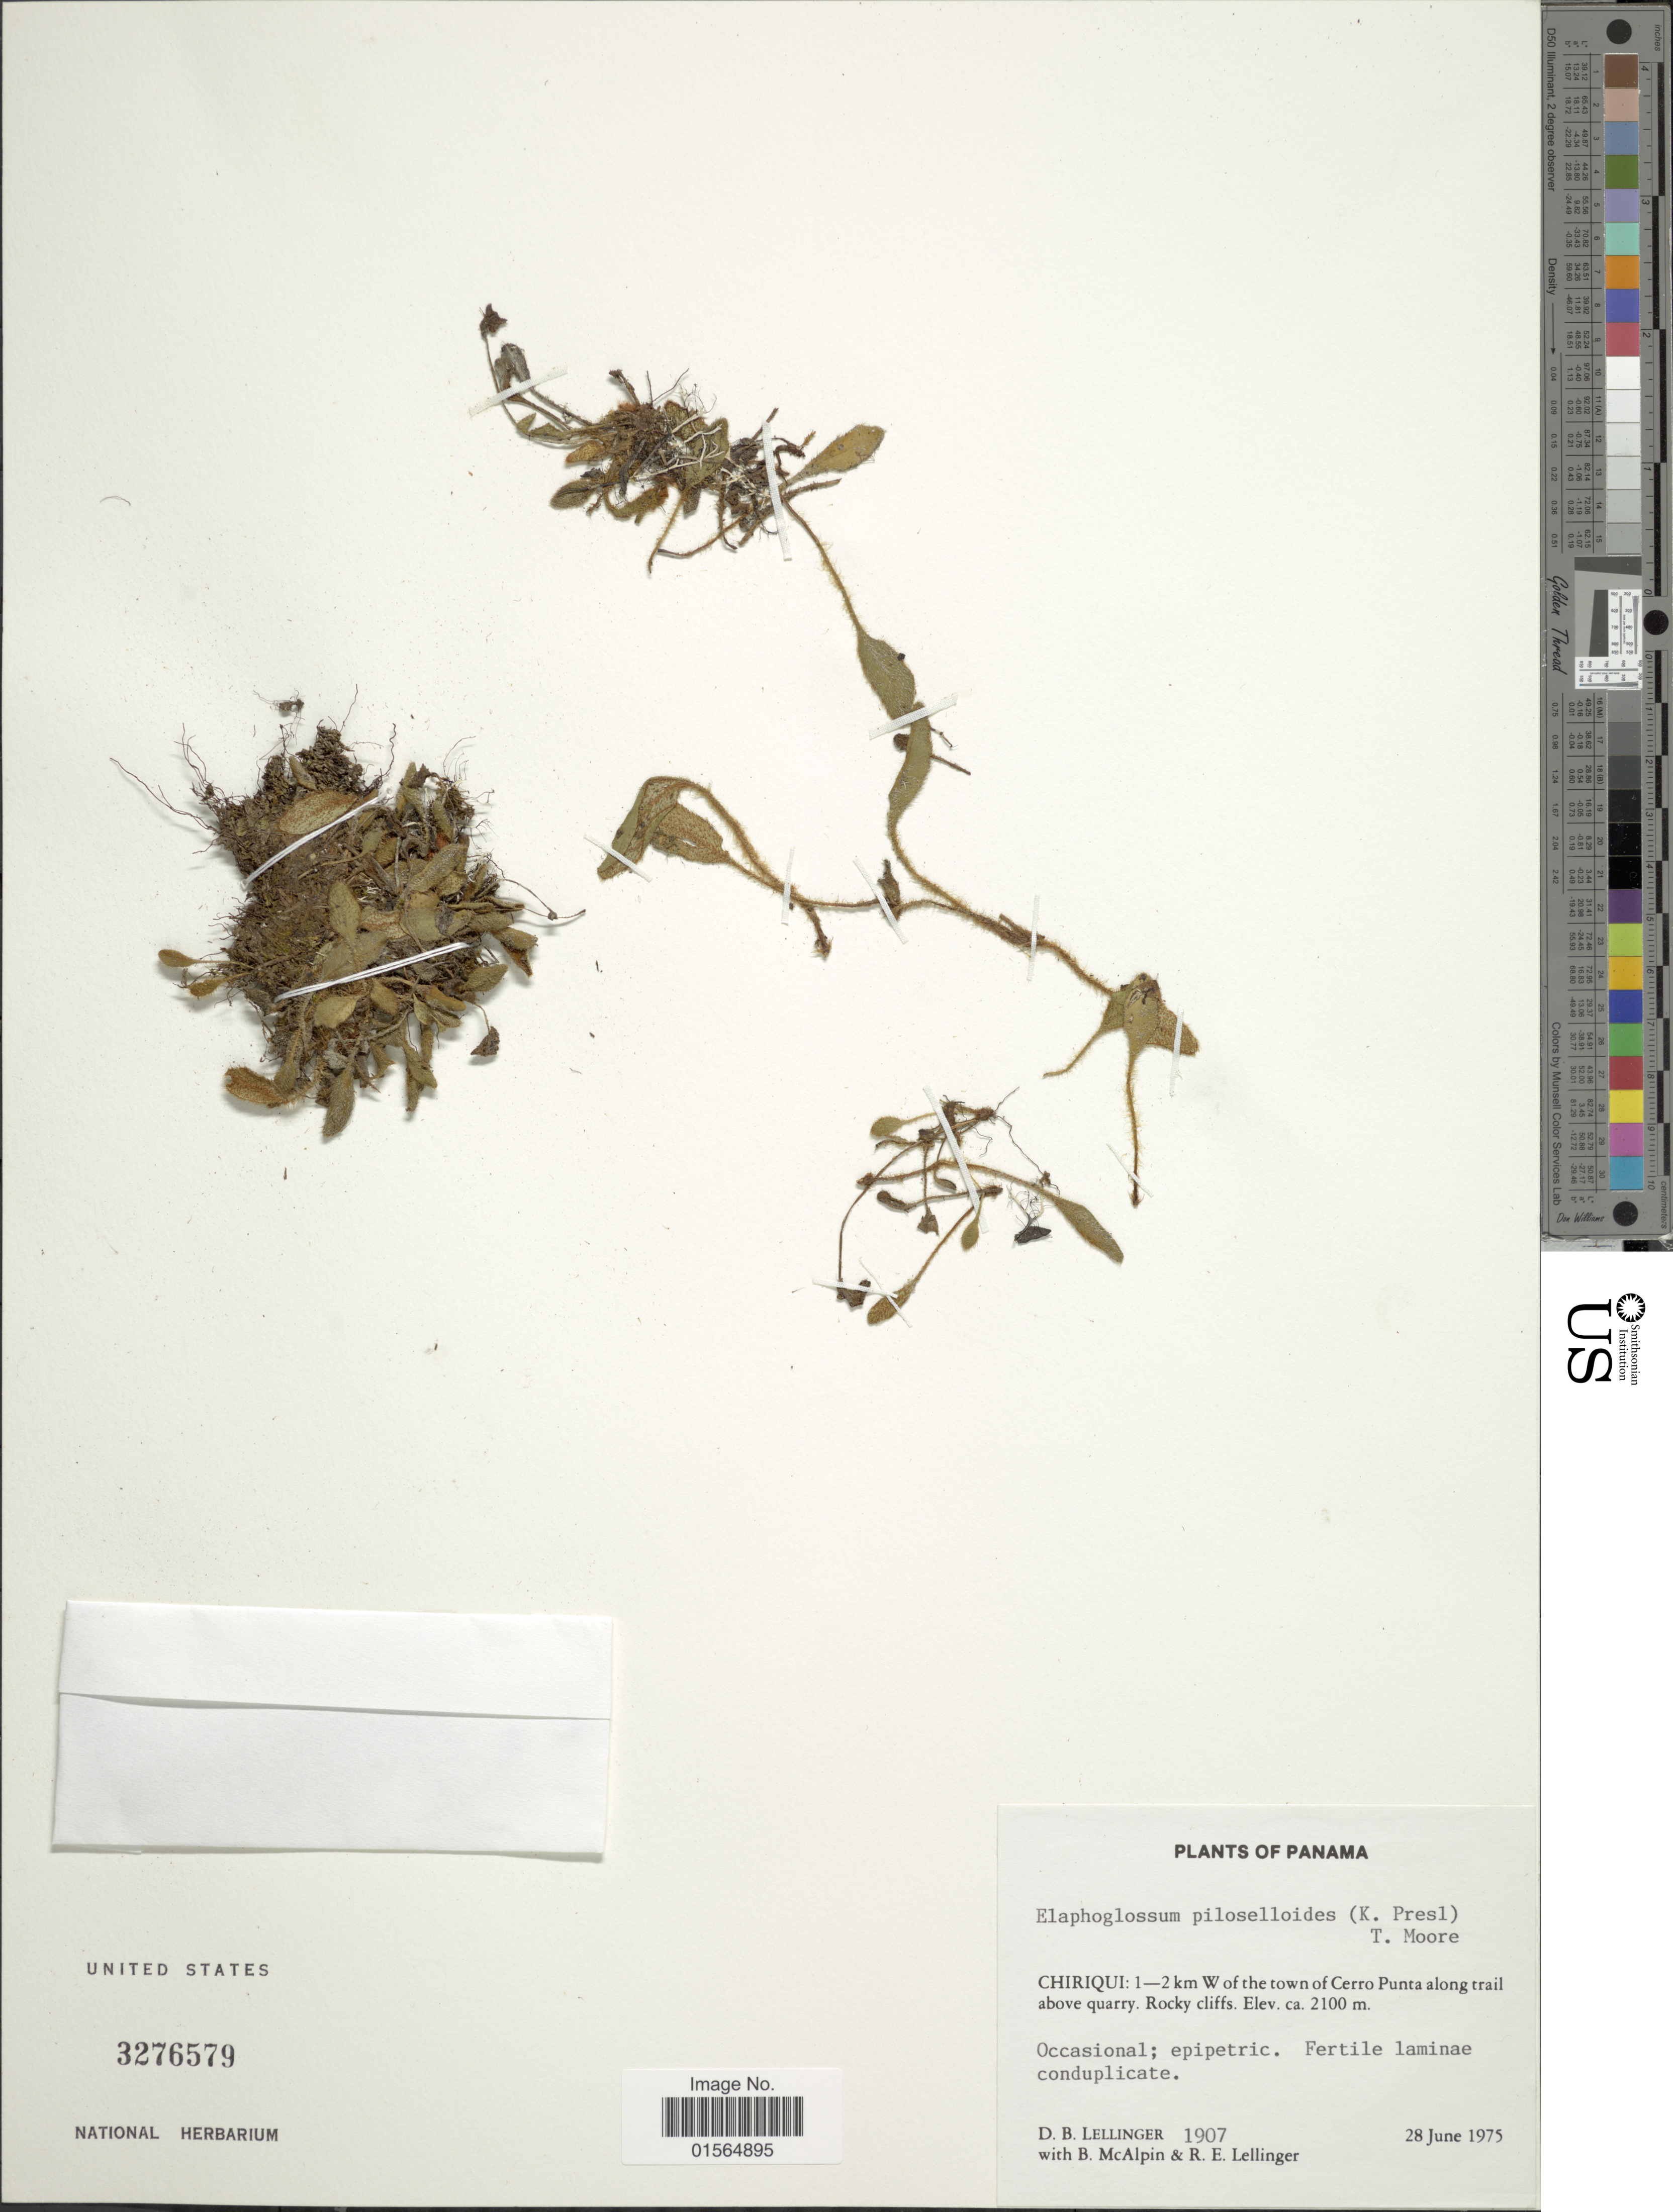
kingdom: Plantae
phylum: Tracheophyta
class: Polypodiopsida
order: Polypodiales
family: Dryopteridaceae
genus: Elaphoglossum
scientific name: Elaphoglossum piloselloides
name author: (C. Presl) T. Moore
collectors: D. B. Lellinger, B. McAlpin & R. E. Lellinger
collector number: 1907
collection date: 1975-06-28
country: Panama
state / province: Chiriquí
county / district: Bugaba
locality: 1-2 km W of the town of Cerro Punta along trail above quarry. Rocky cliffs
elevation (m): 2100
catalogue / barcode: US 3276579